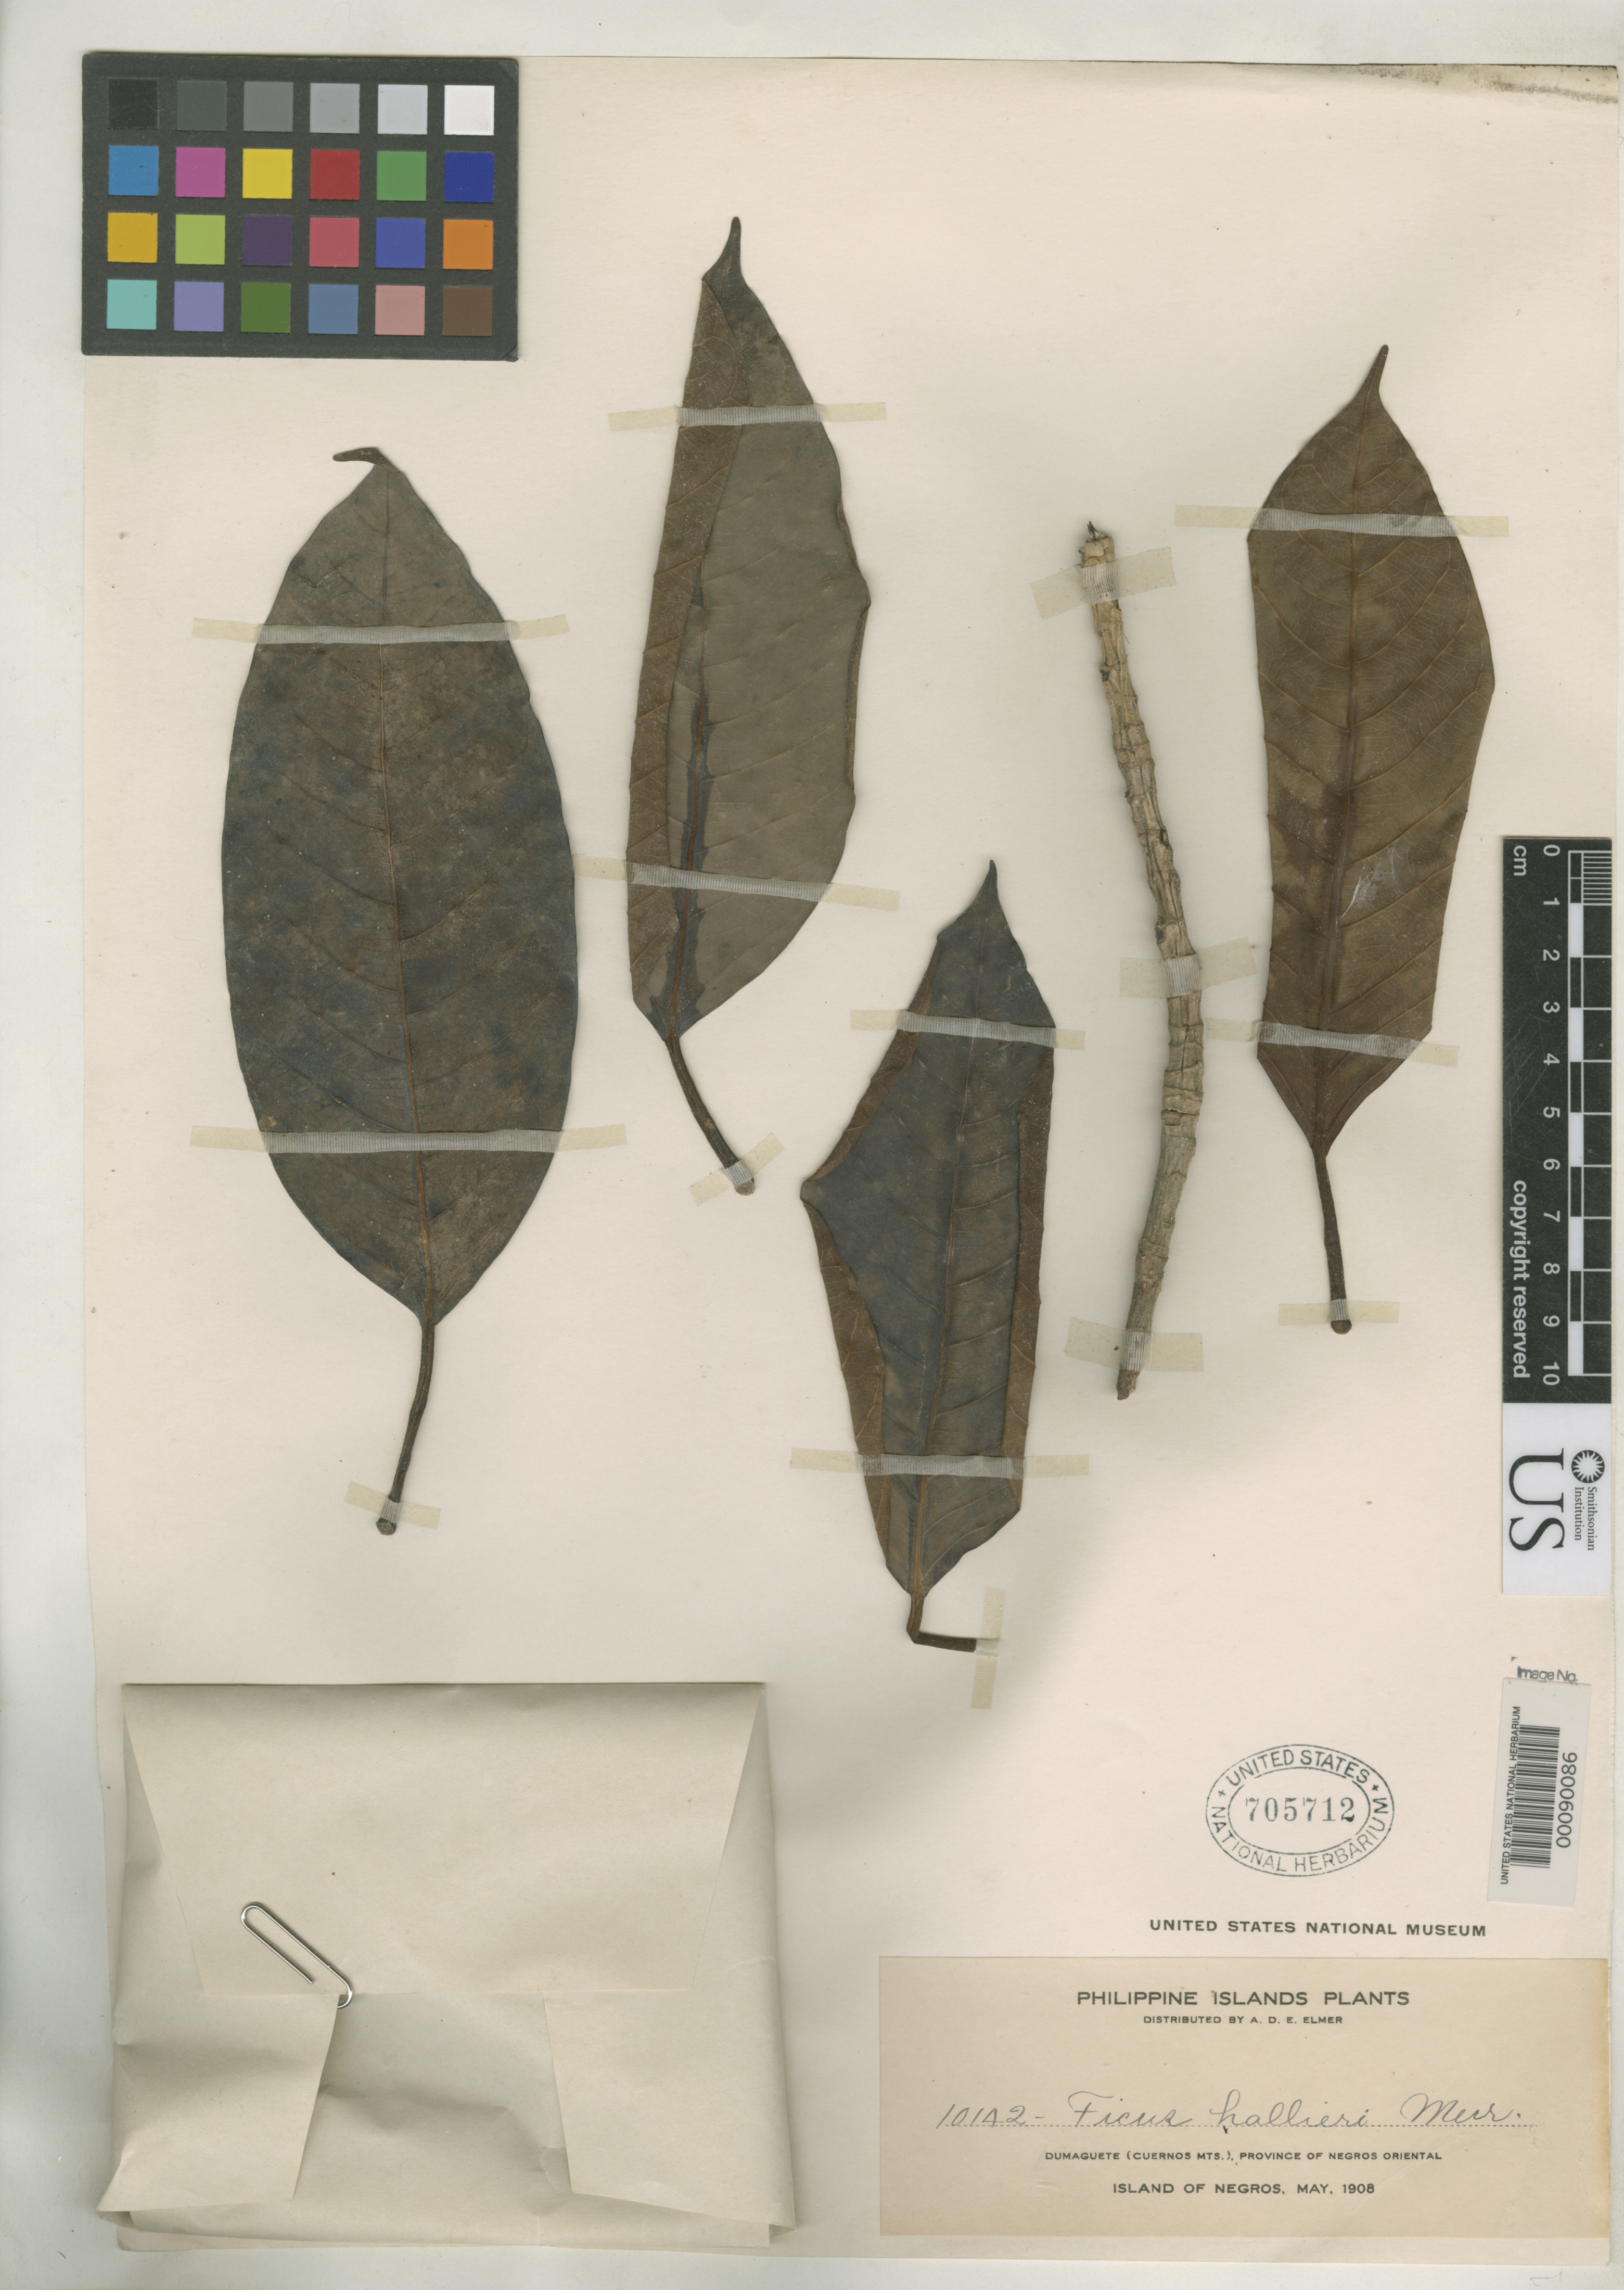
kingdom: Plantae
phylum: Tracheophyta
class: Magnoliopsida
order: Rosales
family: Moraceae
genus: Ficus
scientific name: Ficus hallieri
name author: Merr. in Elmer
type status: Isotype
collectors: A. D. E. Elmer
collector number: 10142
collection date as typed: May 1908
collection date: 1908-05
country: Philippines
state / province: Central Visayas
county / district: Negros Oriental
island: Negros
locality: Dumaguete, Cuernos Mts.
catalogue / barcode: US 705712